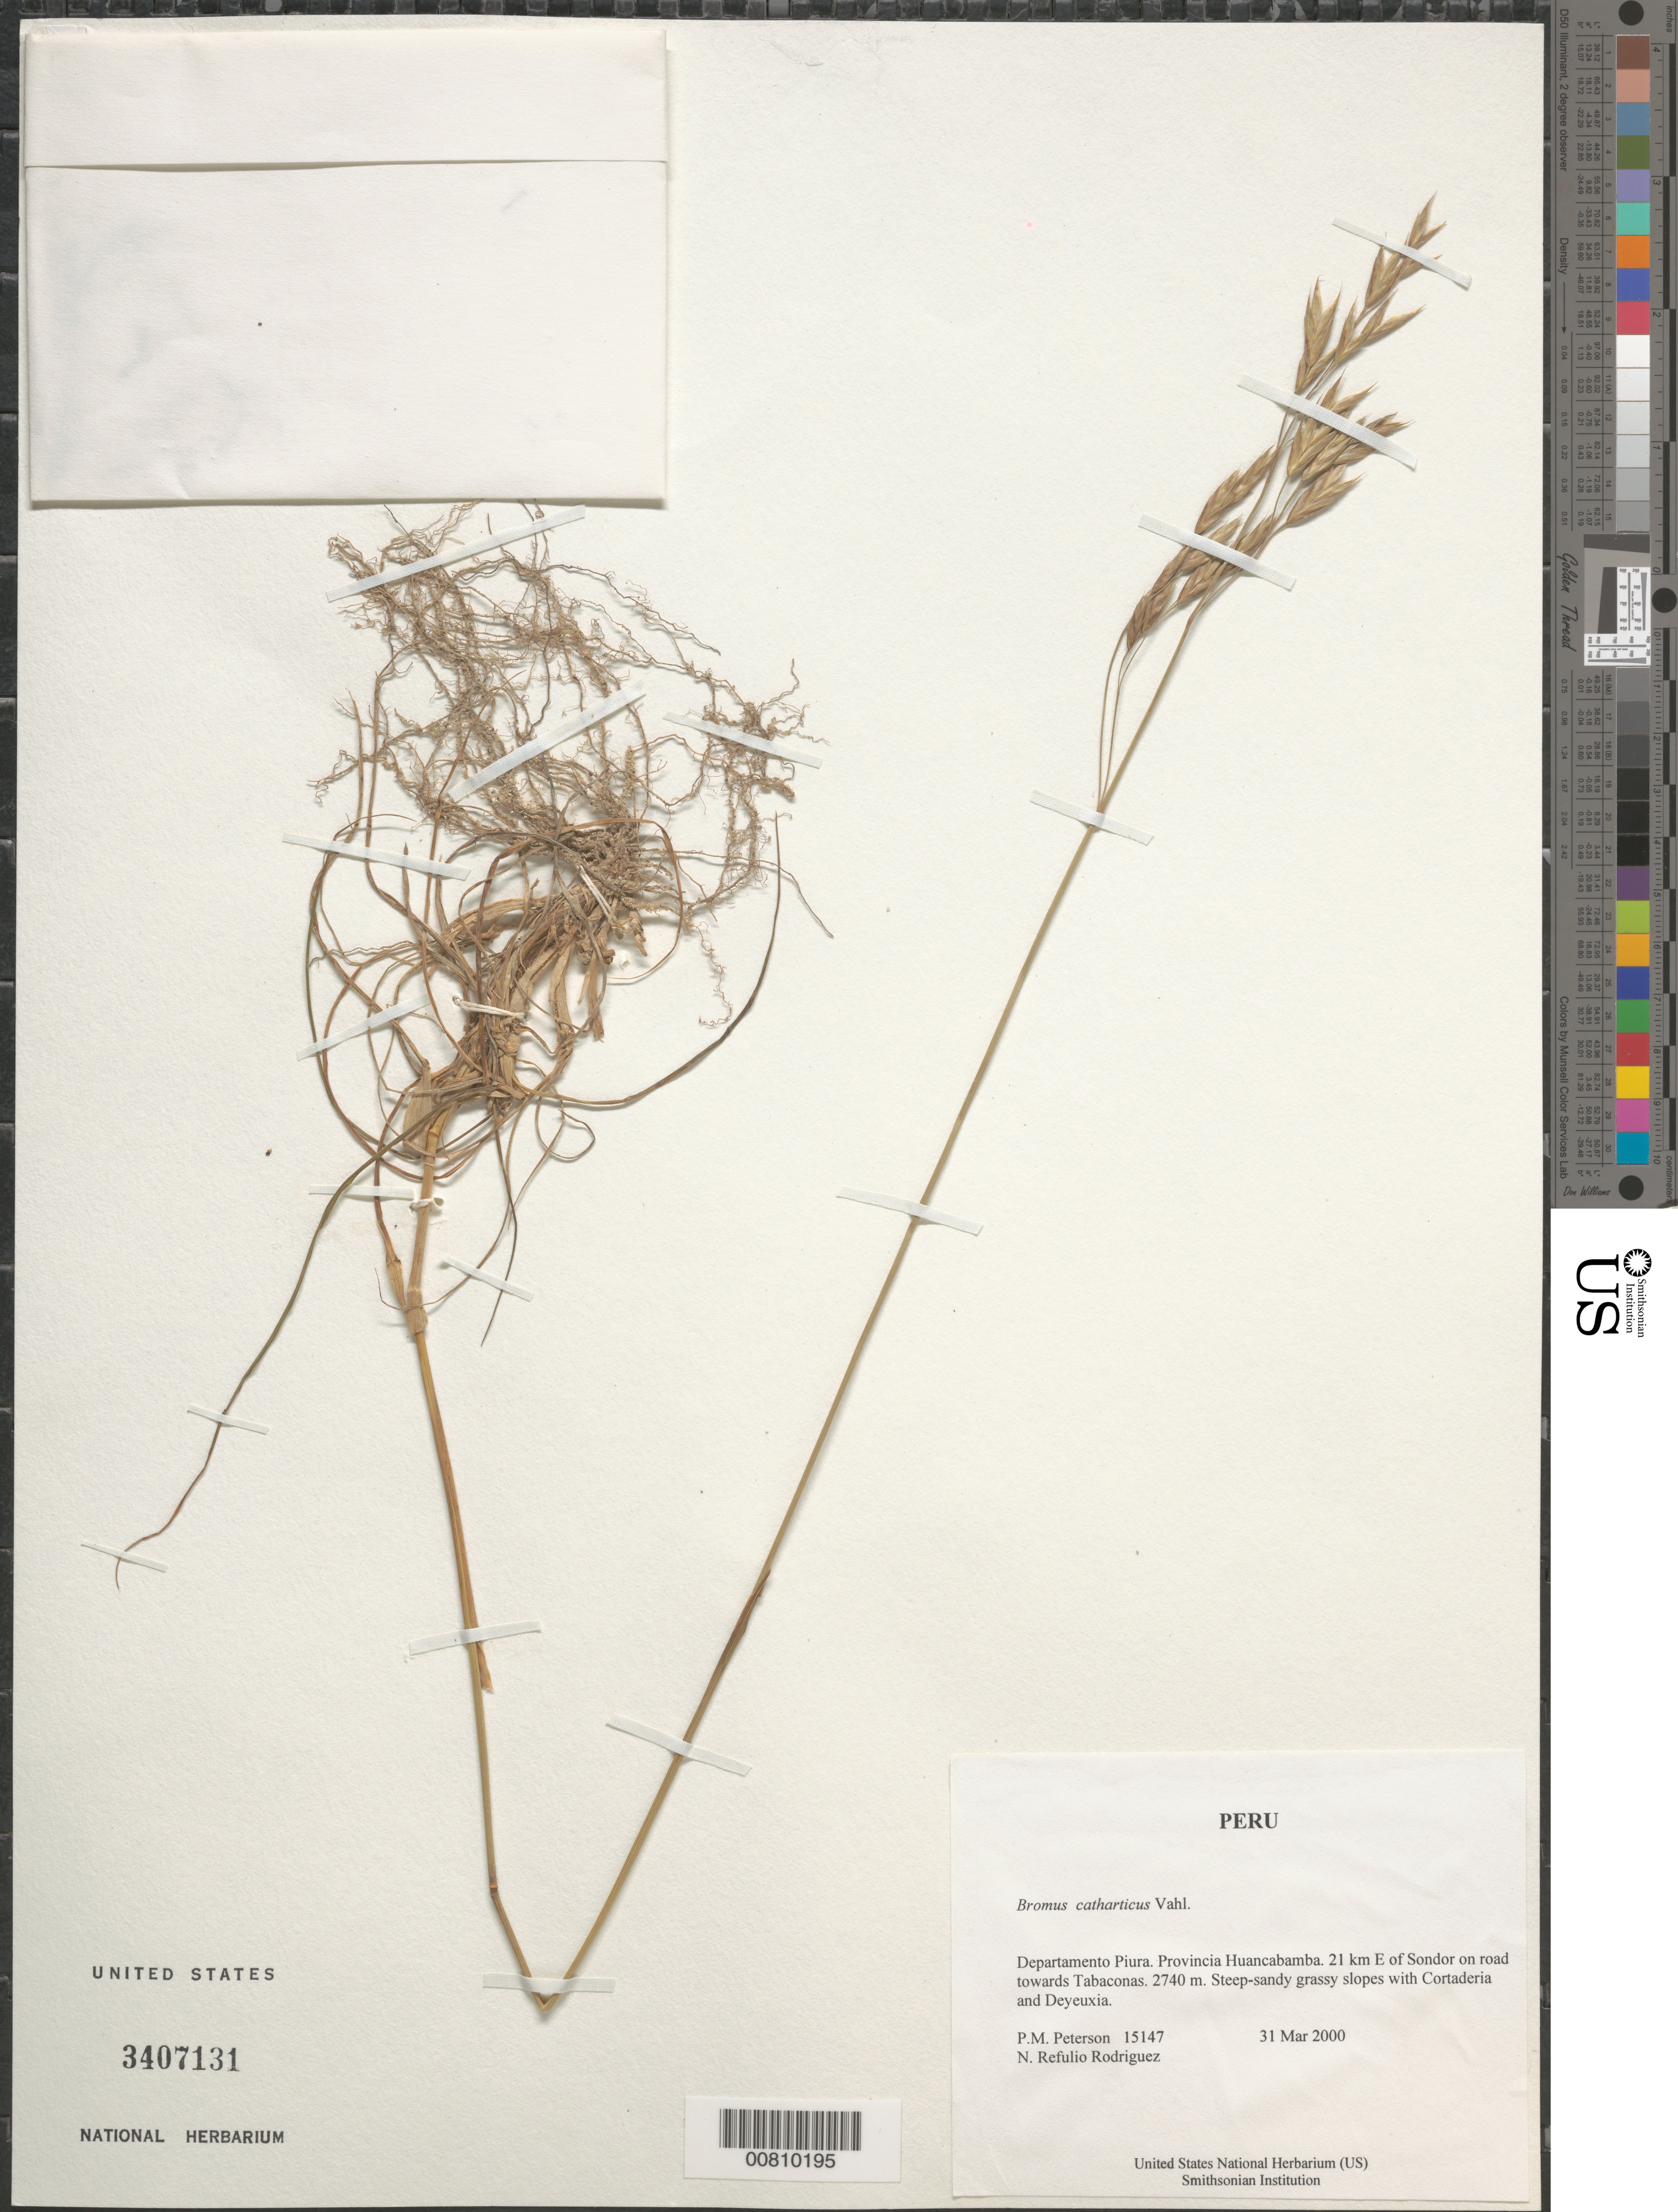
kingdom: Plantae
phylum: Tracheophyta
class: Liliopsida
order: Poales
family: Poaceae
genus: Bromus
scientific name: Bromus catharticus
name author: Vahl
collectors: P. M. Peterson & N. Refulio-Rodríguez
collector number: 15147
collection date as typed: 31 Mar 2000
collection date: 2000-03-31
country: Peru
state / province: Piura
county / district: Huancabamba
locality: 21 km E of Sondor on road towards Tabaconas.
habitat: Steep-sandy grassy slopes with Cortaderia and Deyeuxia.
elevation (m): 2740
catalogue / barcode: US 3407131